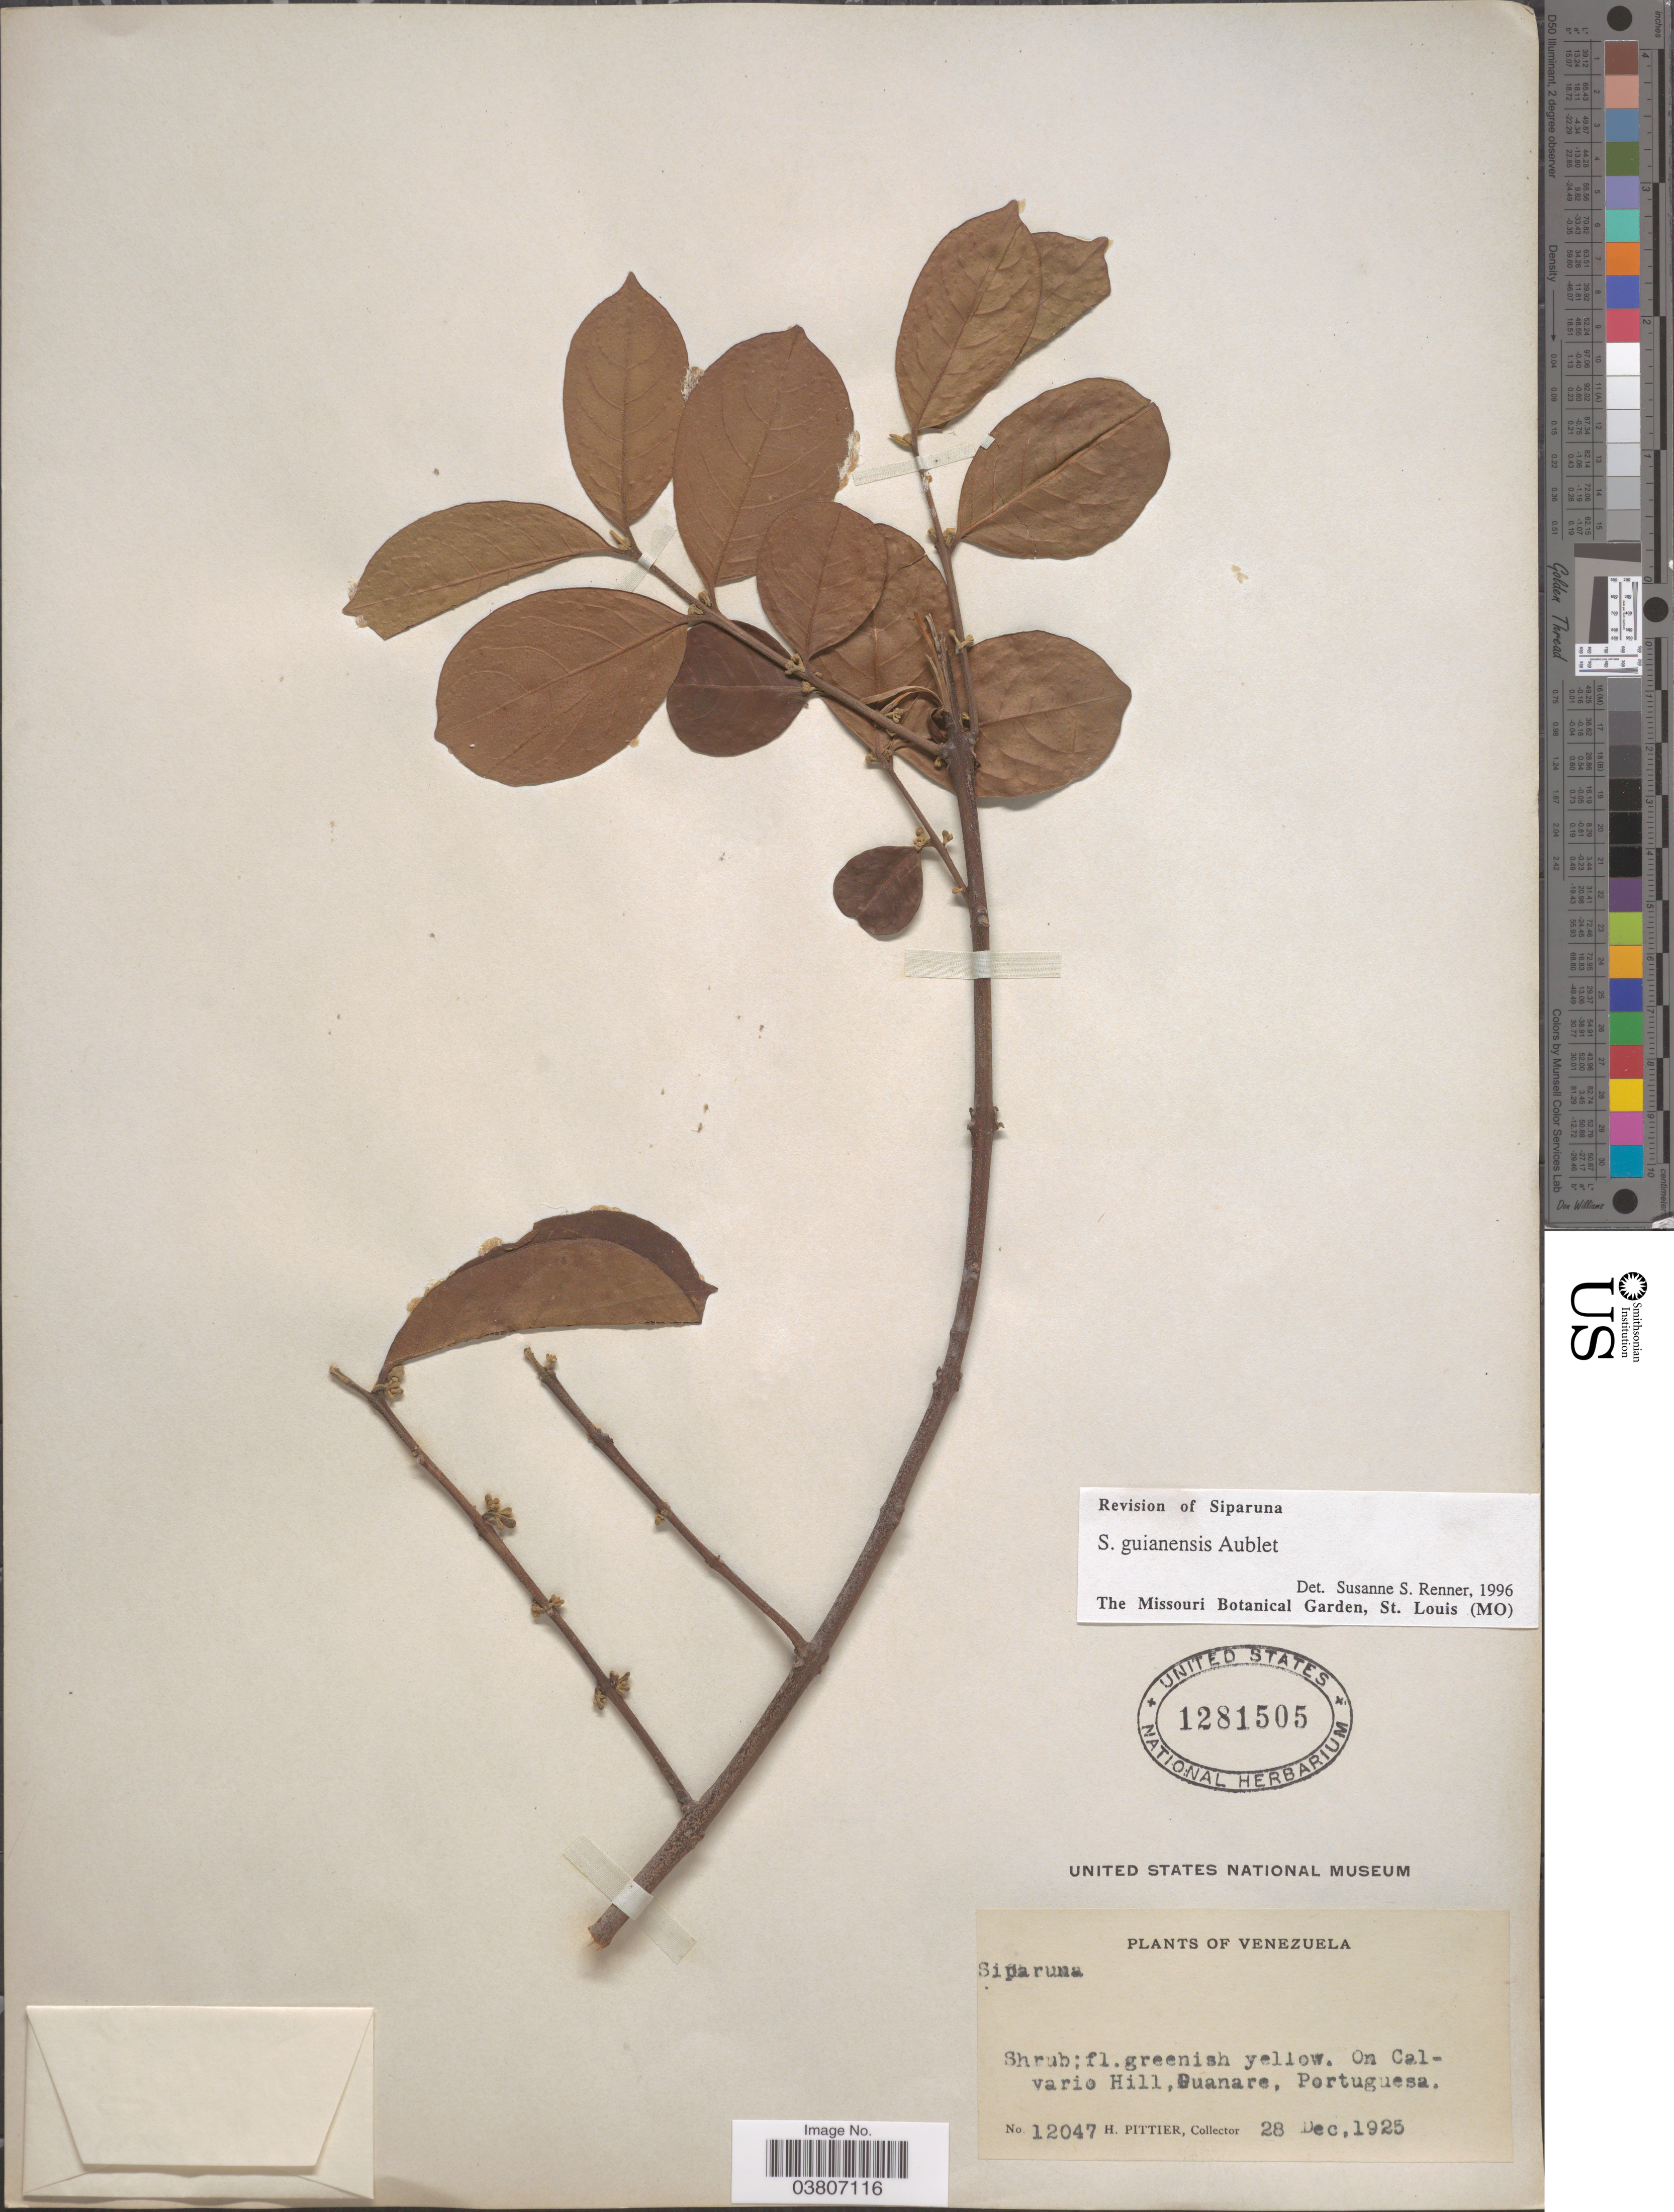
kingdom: Plantae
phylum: Tracheophyta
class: Magnoliopsida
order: Laurales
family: Siparunaceae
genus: Siparuna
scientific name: Siparuna guianensis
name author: Aubl.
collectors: H. F. Pittier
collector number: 12047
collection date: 1925-12-28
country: Venezuela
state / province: Portuguesa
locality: On Calvario Hill, Guanare.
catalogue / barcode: US 1281505